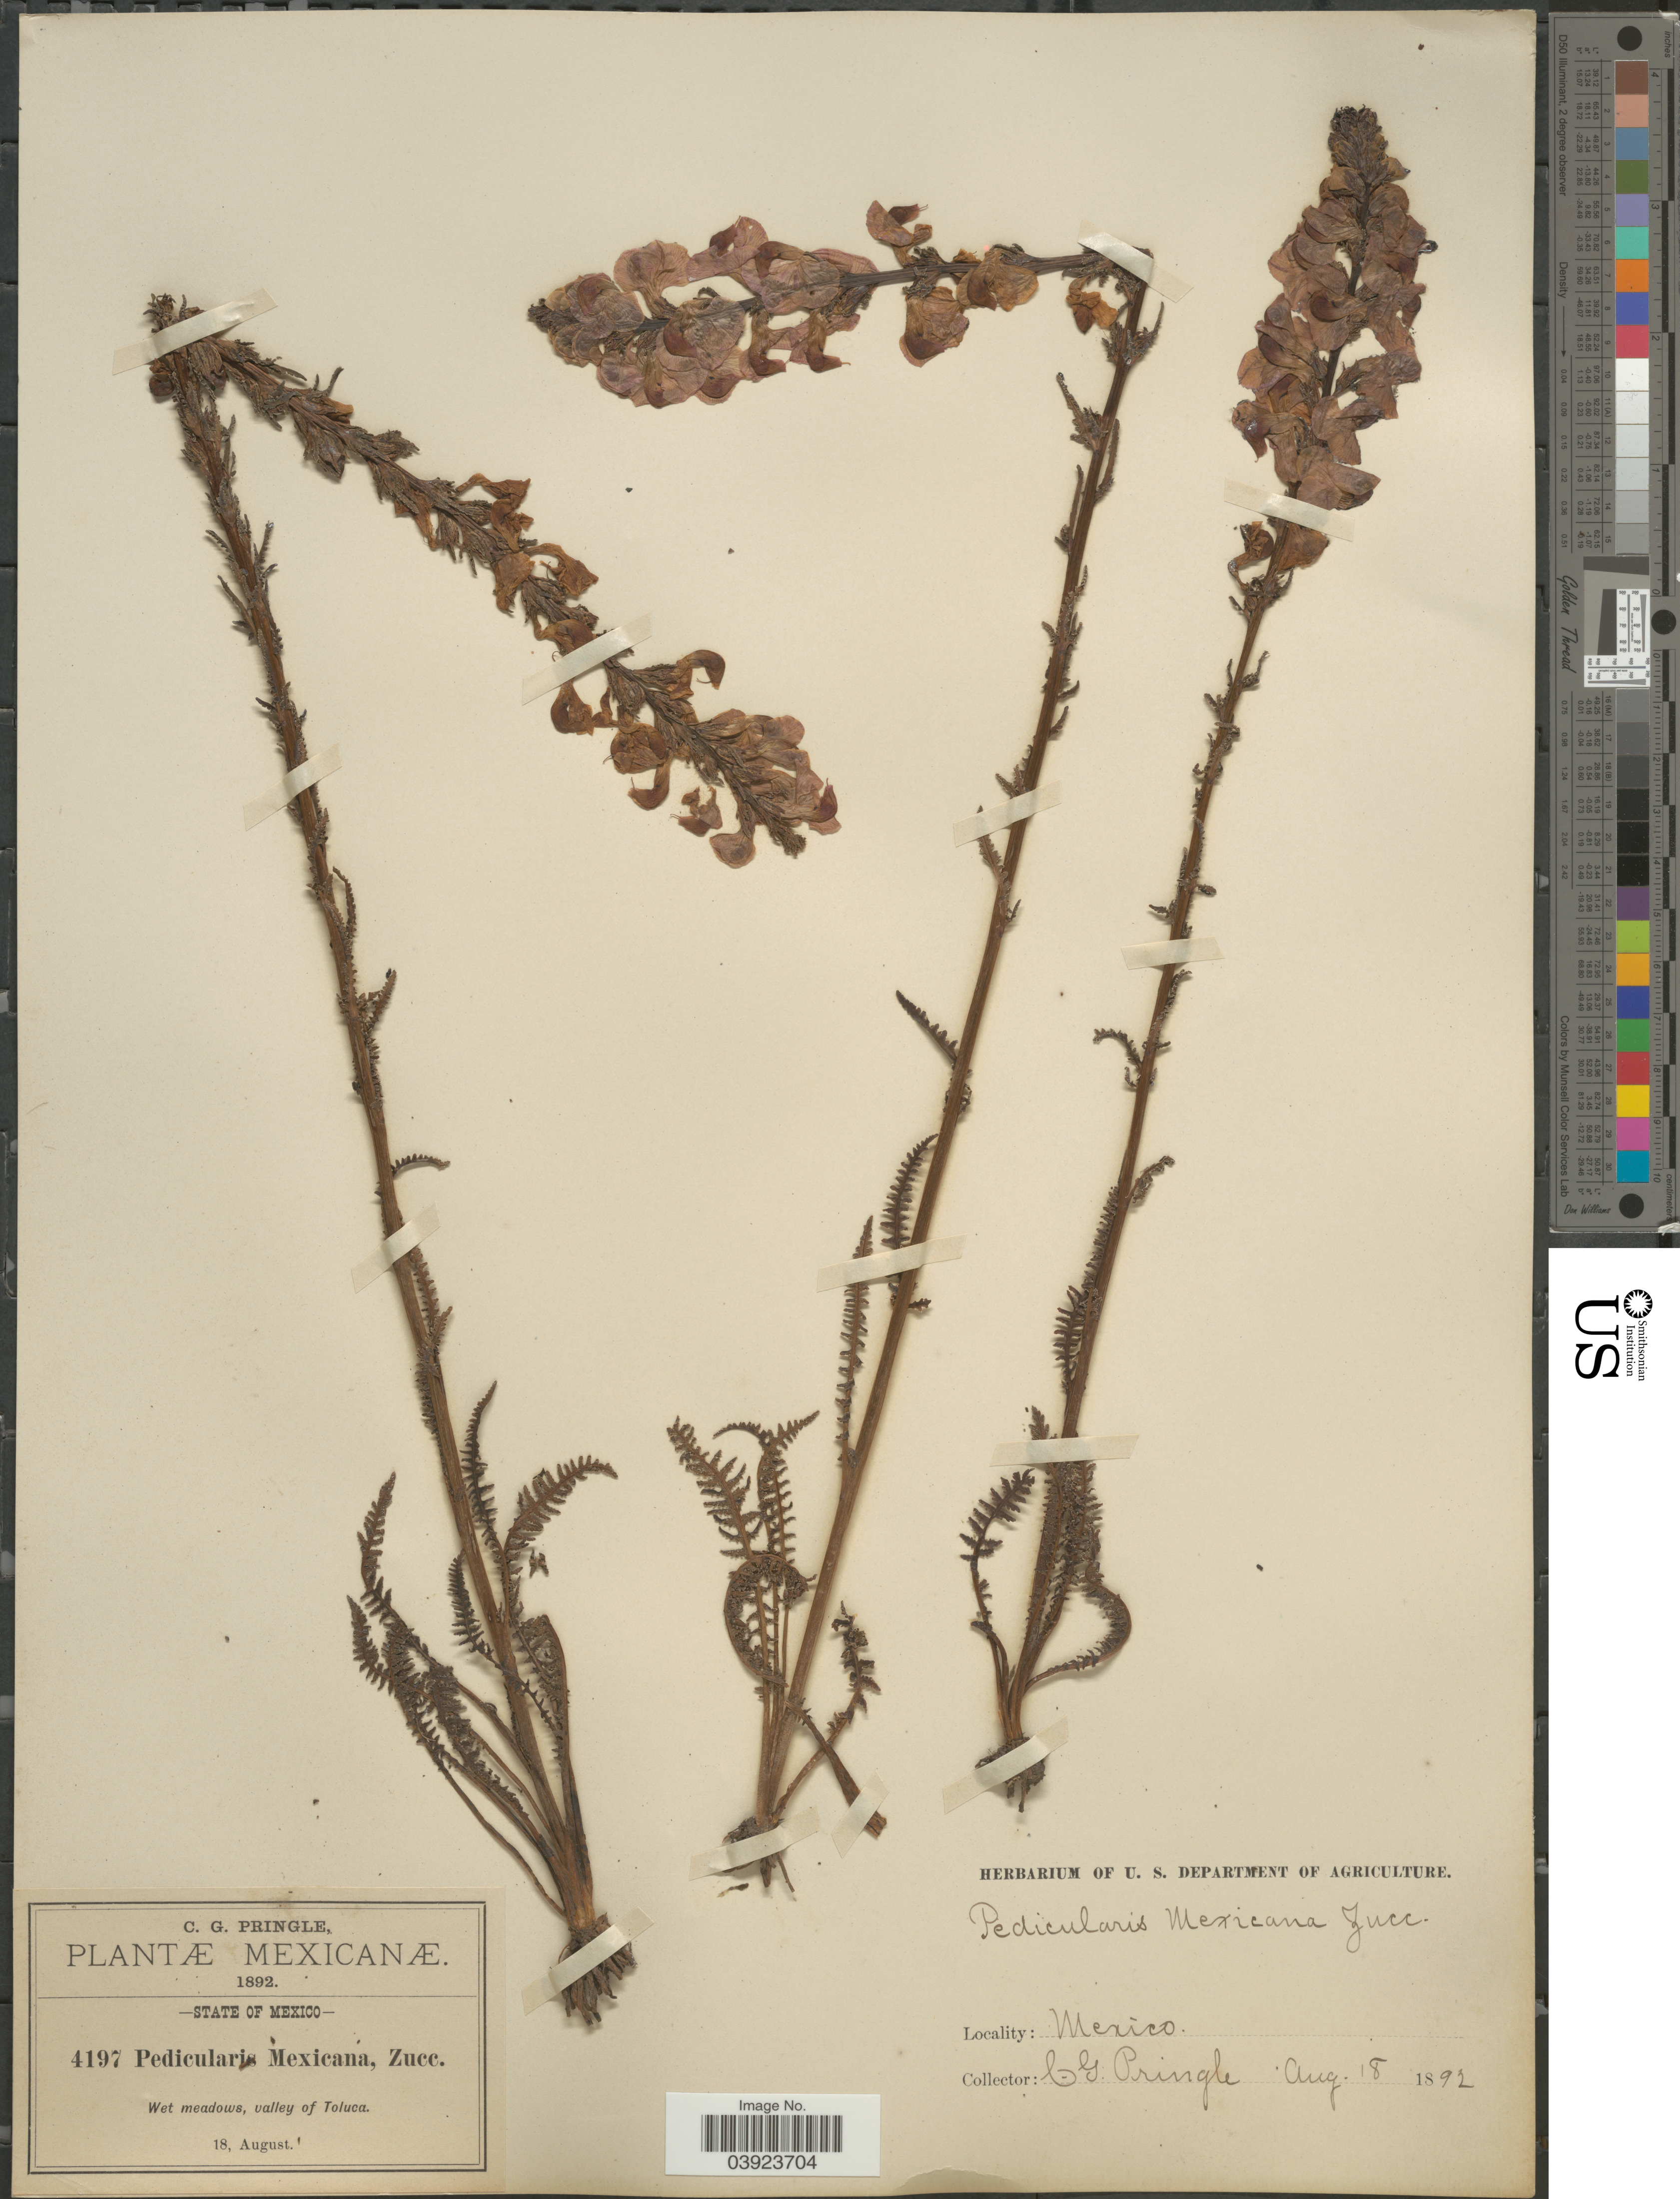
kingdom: Plantae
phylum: Tracheophyta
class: Magnoliopsida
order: Lamiales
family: Orobanchaceae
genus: Pedicularis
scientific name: Pedicularis mexicana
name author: Zucc. ex Bunge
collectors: C. G. Pringle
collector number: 4197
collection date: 1892-08-18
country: Mexico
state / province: México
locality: Wet meadows, valley of Toluca.